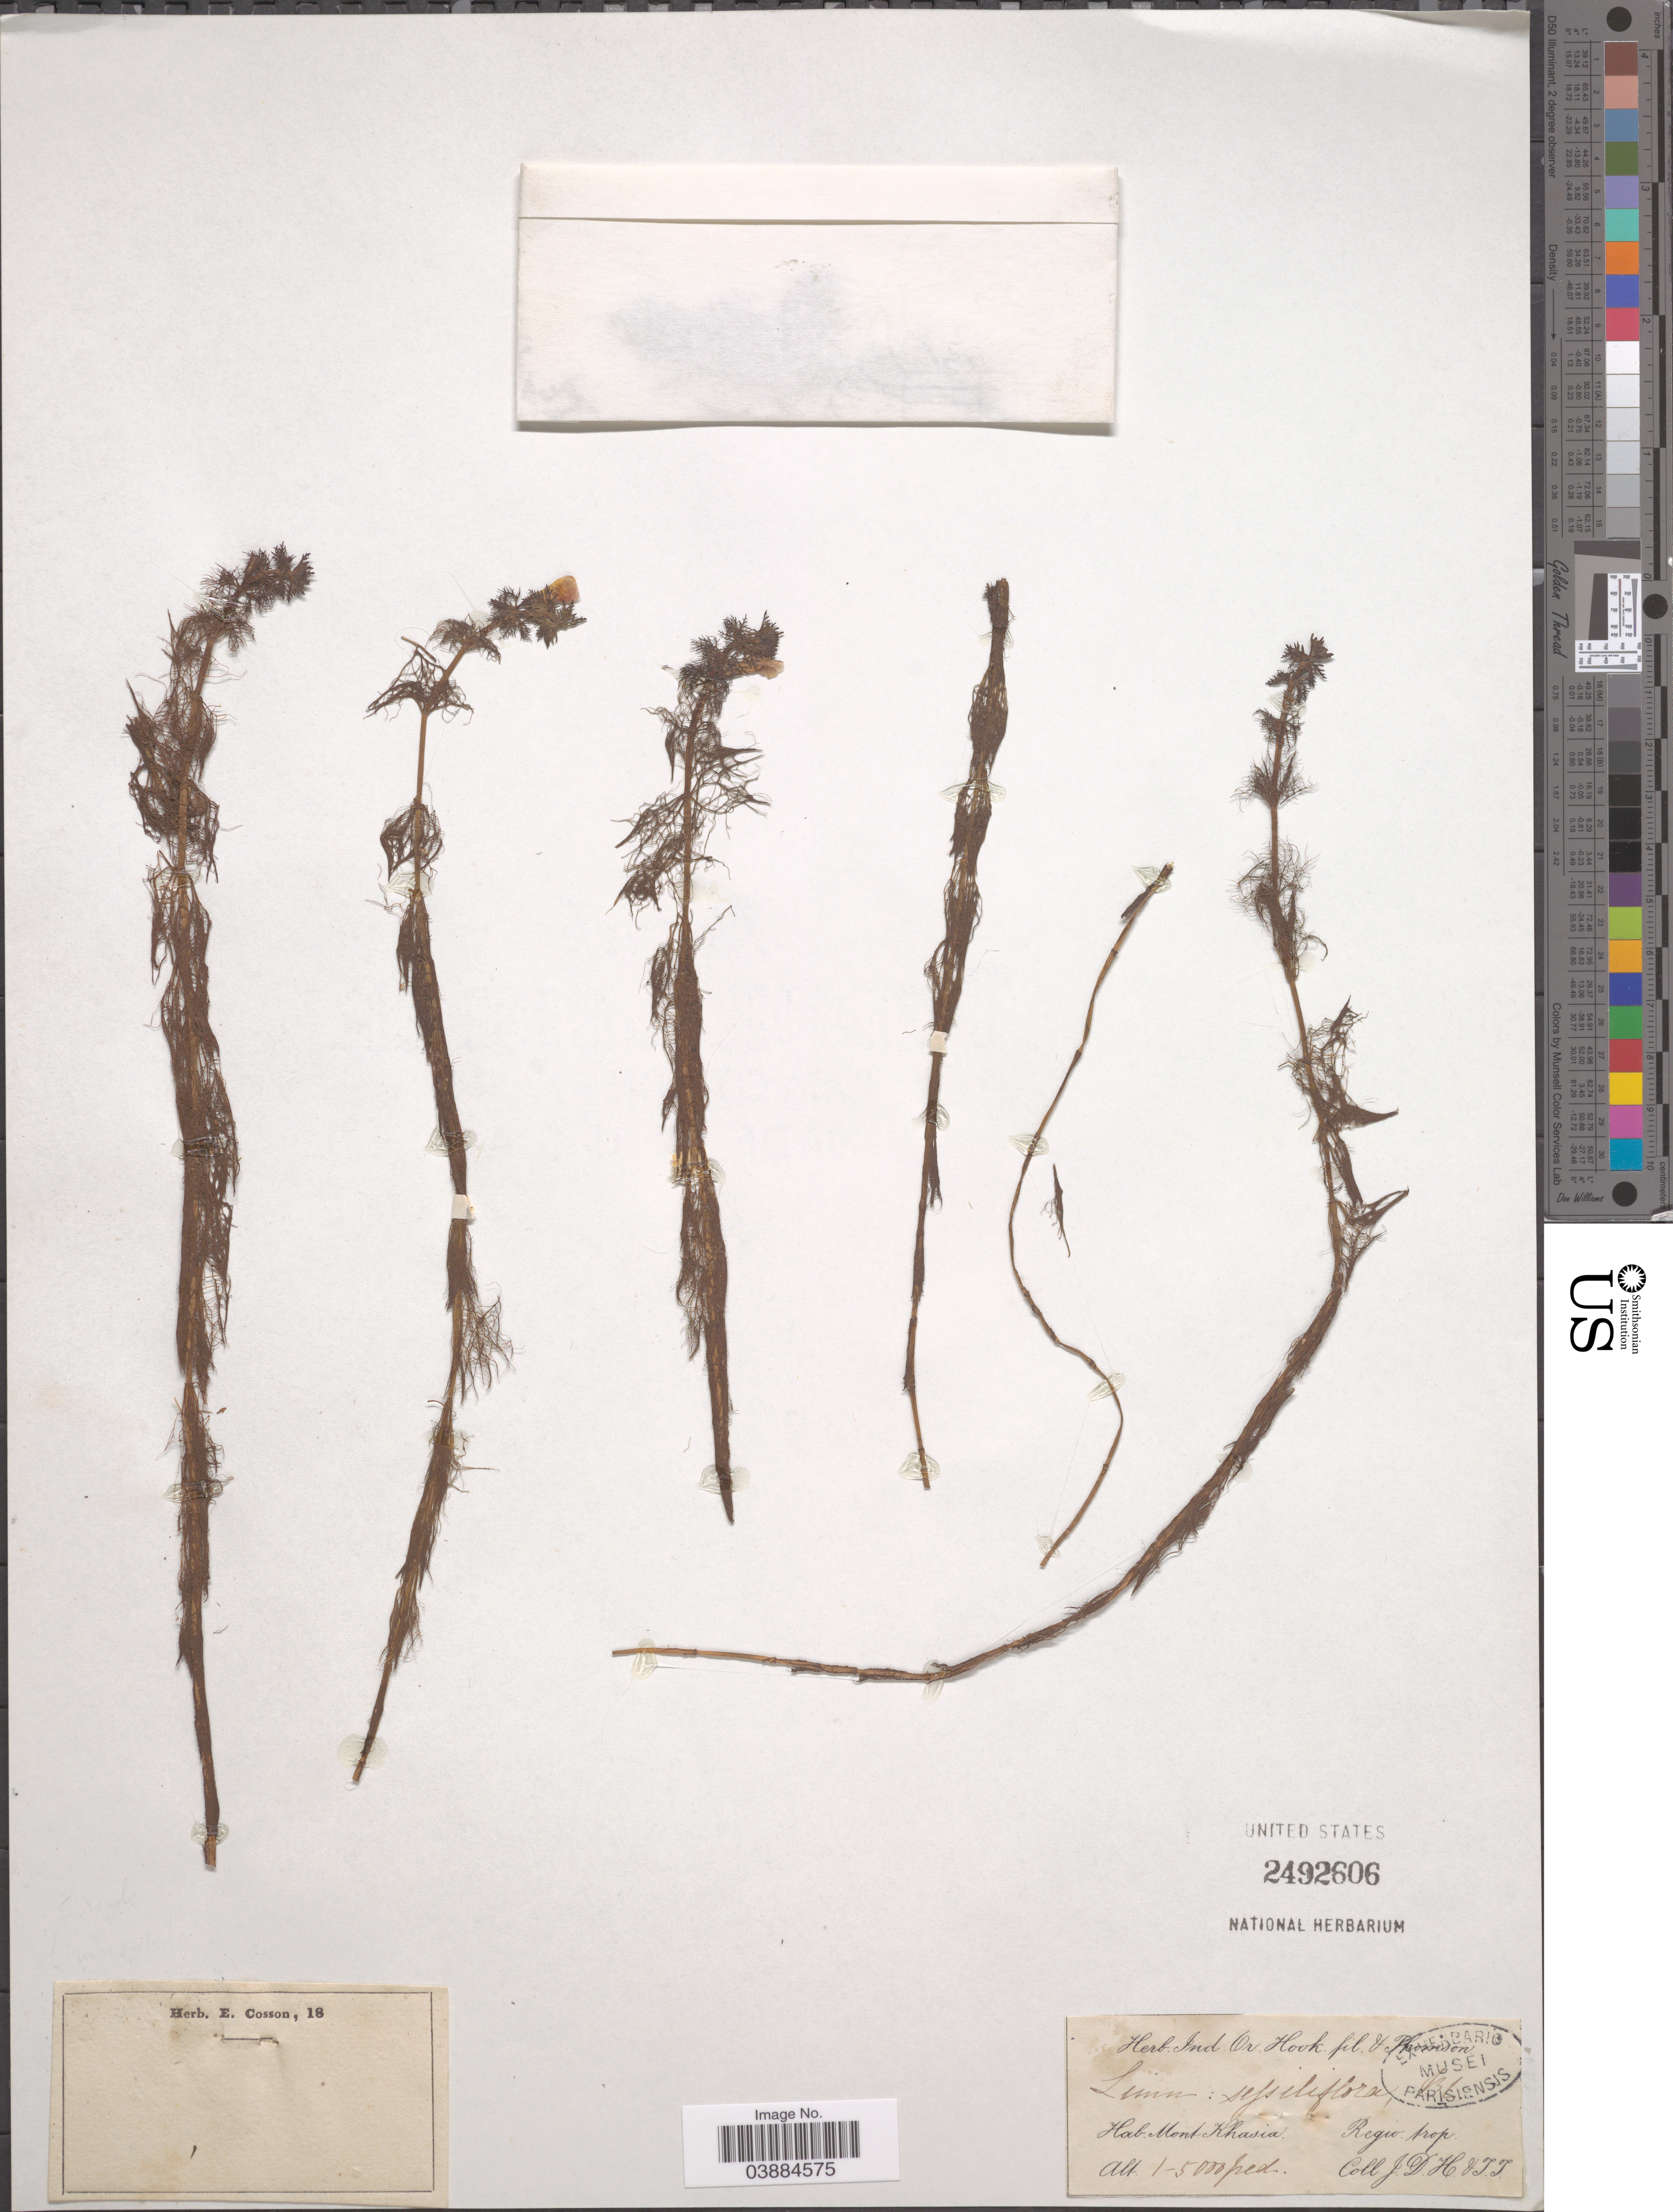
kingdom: Plantae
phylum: Tracheophyta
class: Magnoliopsida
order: Lamiales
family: Plantaginaceae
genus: Limnophila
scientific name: Limnophila sessiliflora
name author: (Vahl) Blume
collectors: J. D. Hooker & T. Thomson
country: India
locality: Mont-Khasia. Regio trop.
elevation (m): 0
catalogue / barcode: US 2492606